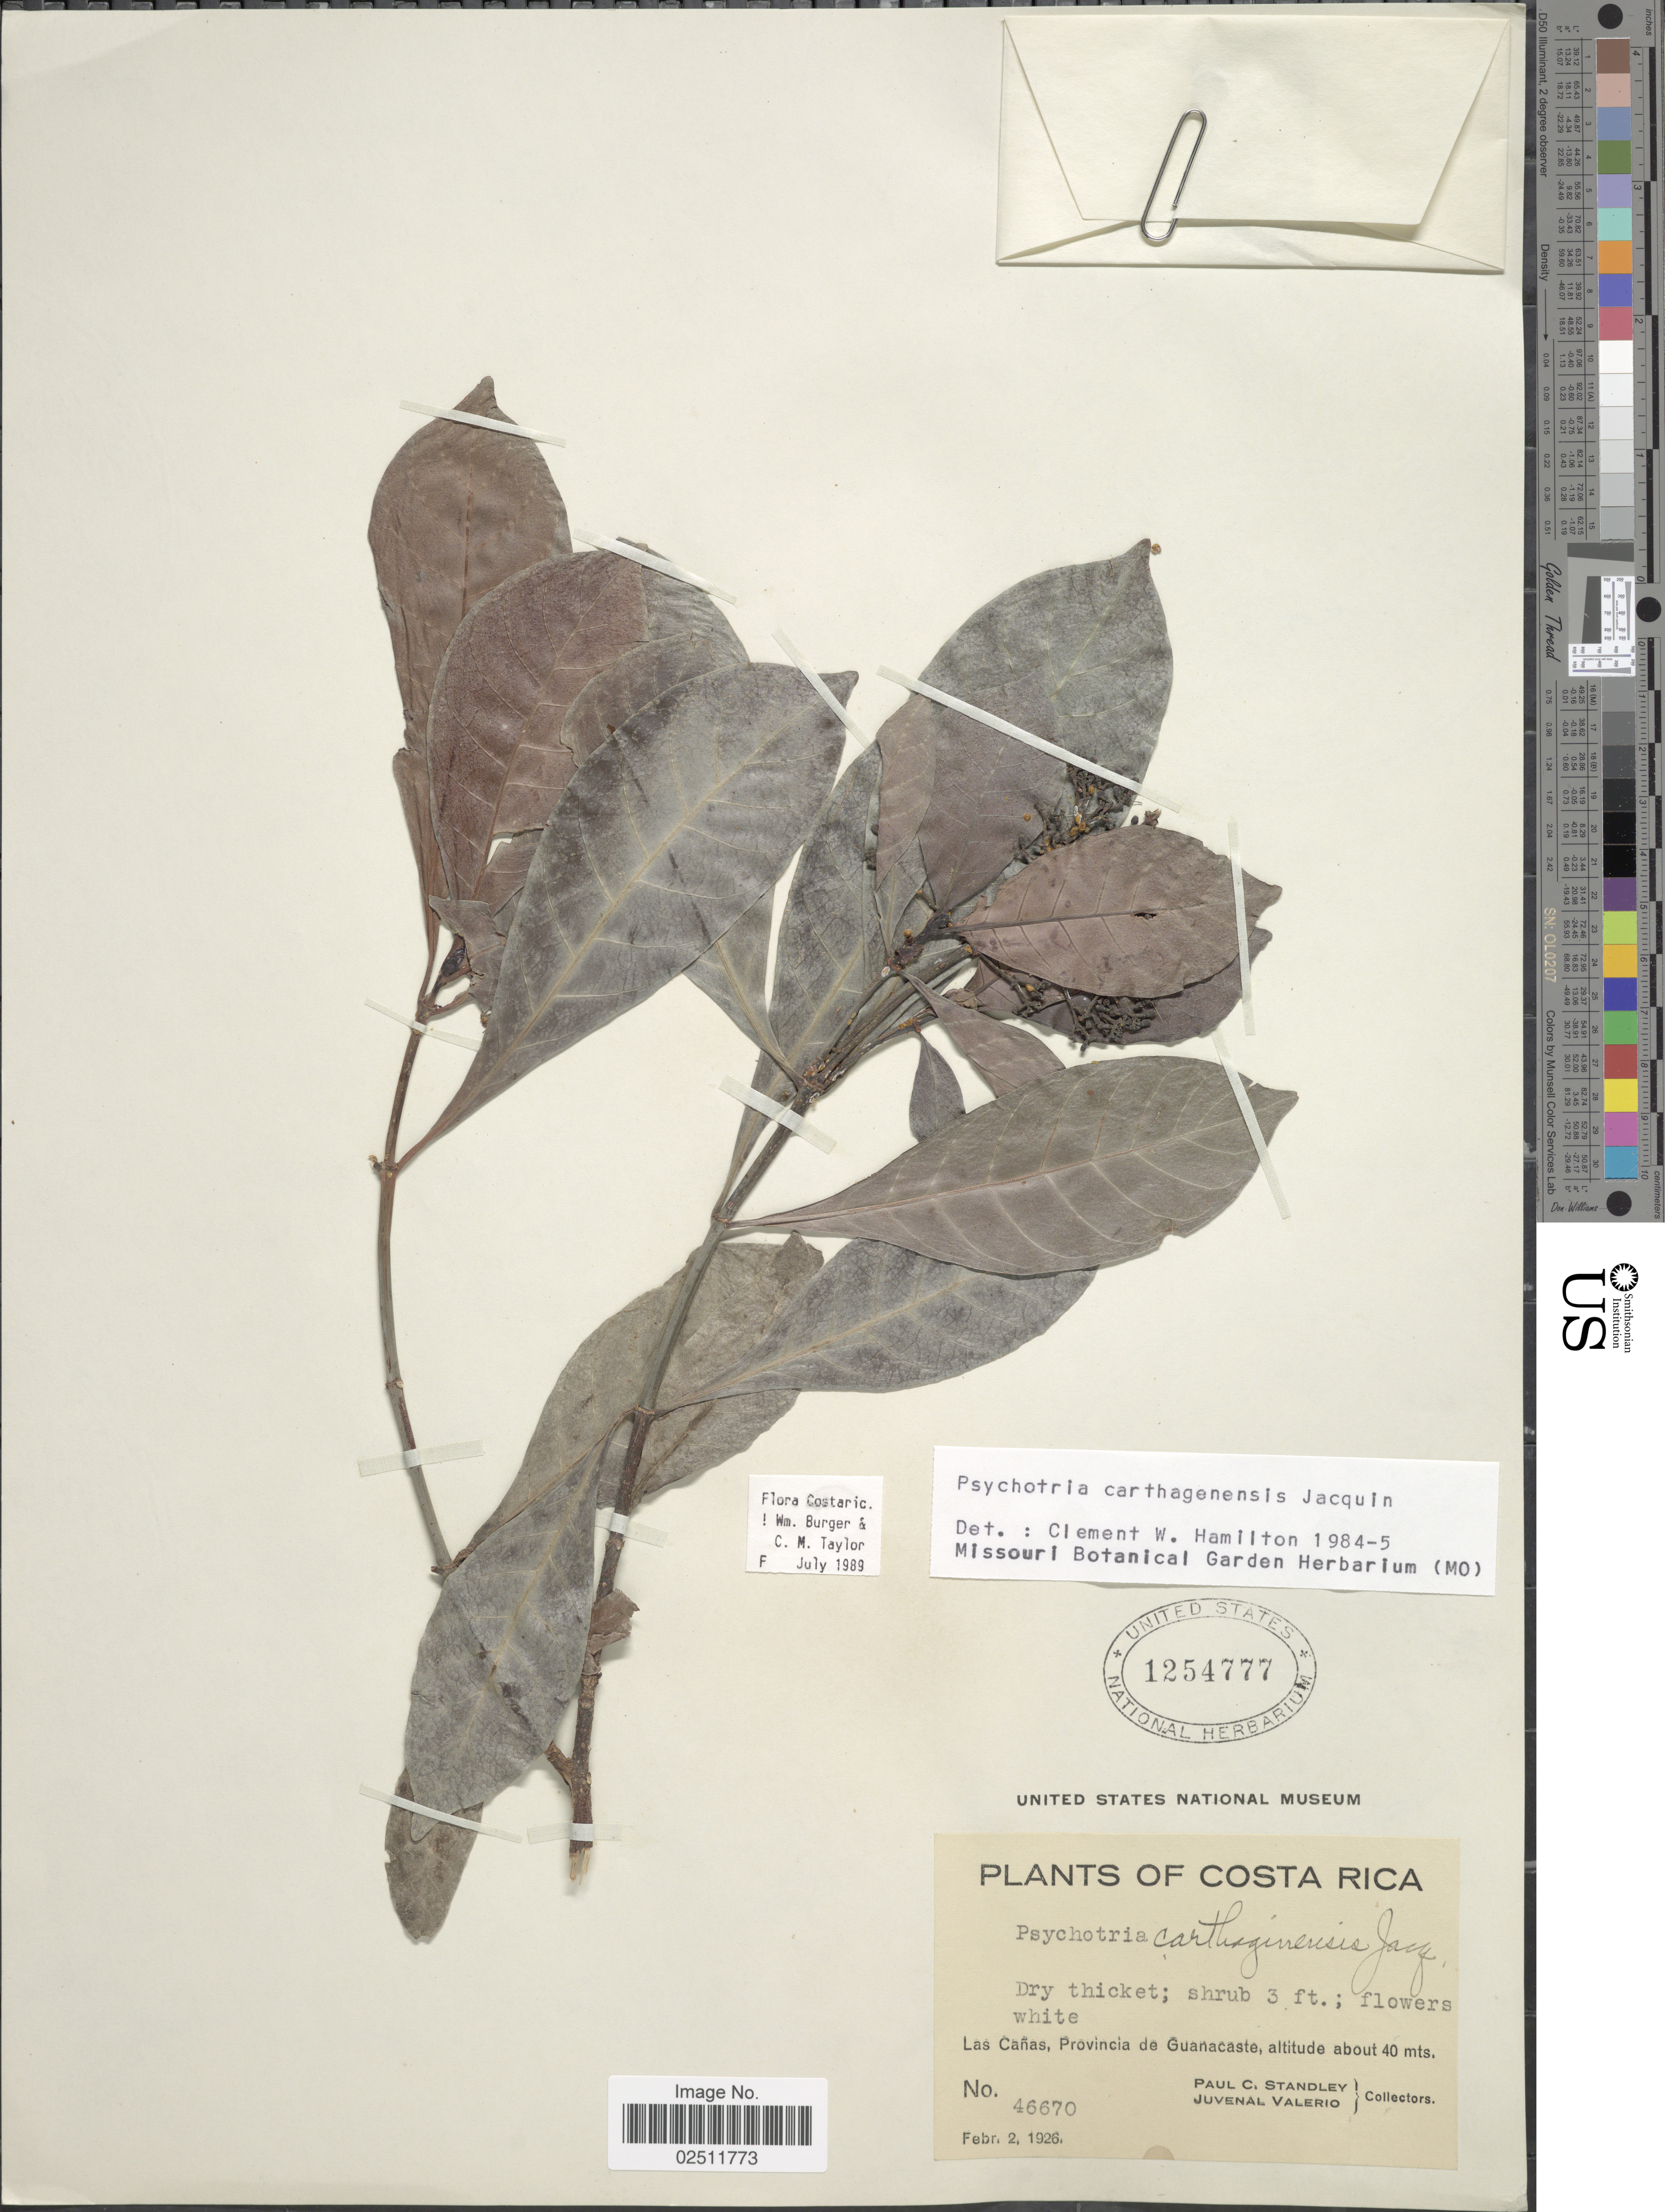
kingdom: Plantae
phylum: Tracheophyta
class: Magnoliopsida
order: Gentianales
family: Rubiaceae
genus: Psychotria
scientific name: Psychotria carthagenensis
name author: Jacq.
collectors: P. C. Standley & J. Valerio R.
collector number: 46670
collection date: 1926-02-02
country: Costa Rica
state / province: Guanacaste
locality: Las Cañas.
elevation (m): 40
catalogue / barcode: US 1254777